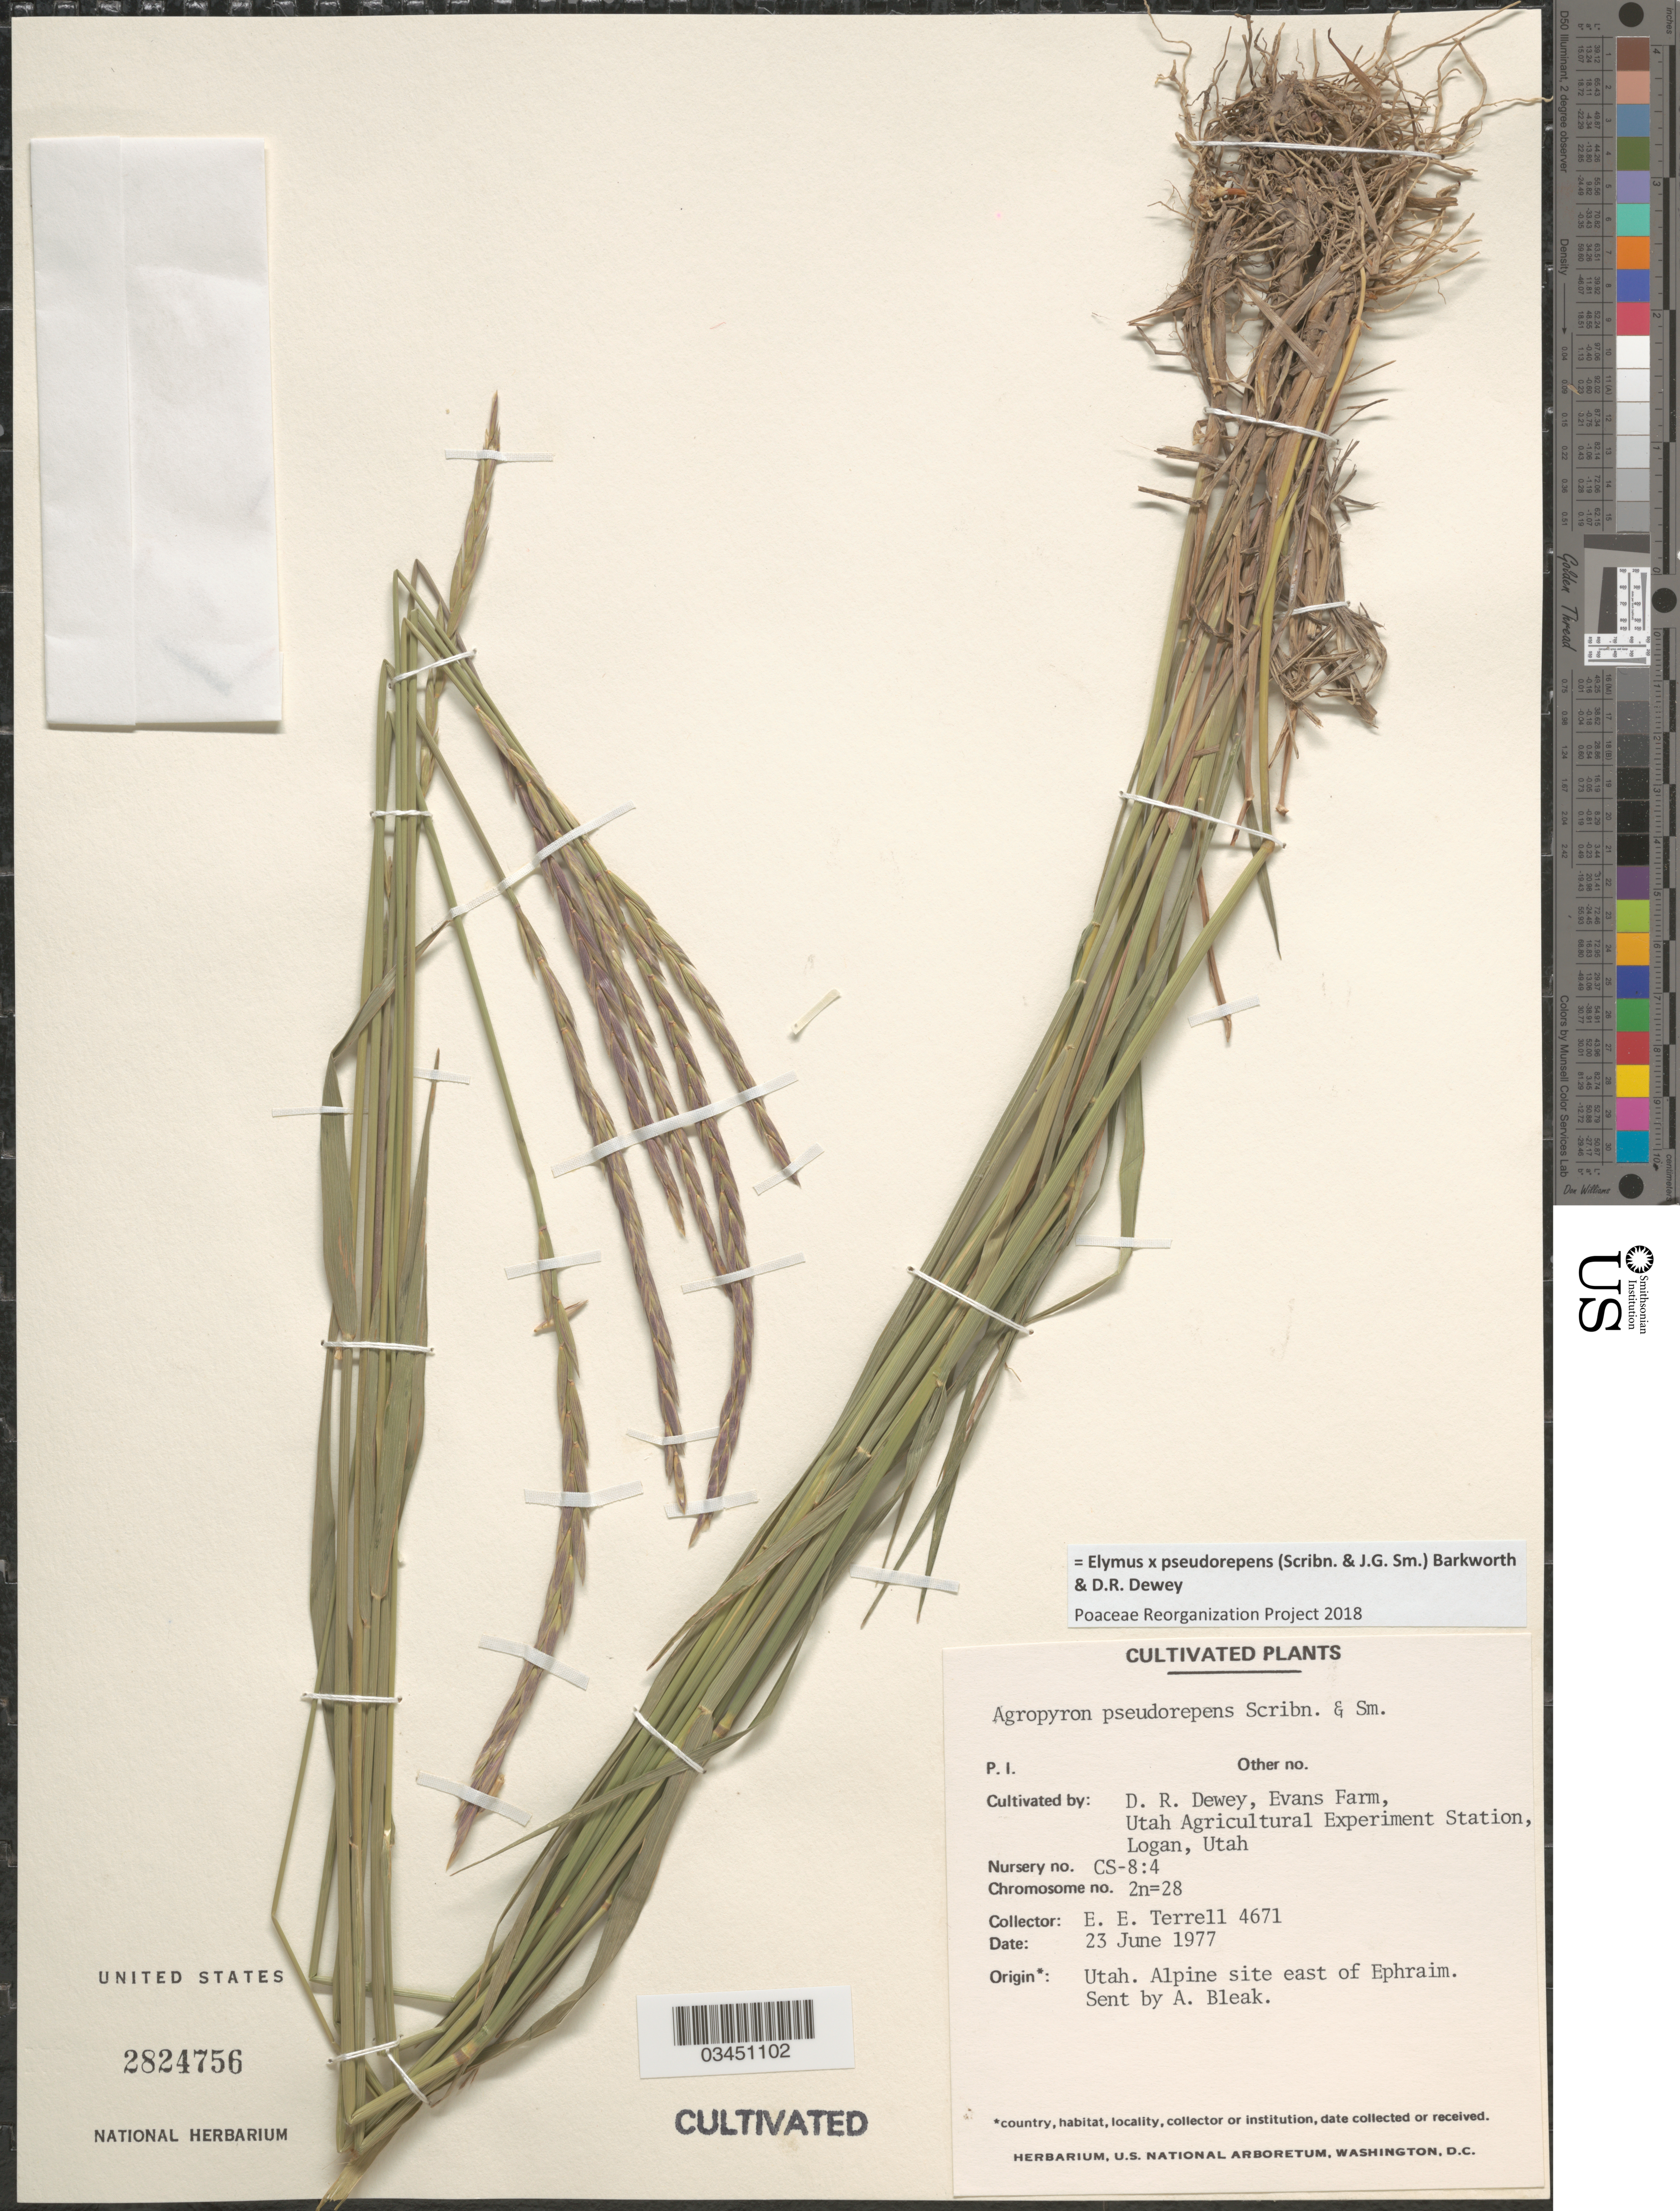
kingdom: Plantae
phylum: Tracheophyta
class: Liliopsida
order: Poales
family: Poaceae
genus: Elymus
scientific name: Elymus x pseudorepens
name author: (Scribn. & J.G. Sm.) Barkworth & Dewey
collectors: D. Dewey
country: United States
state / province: Utah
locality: Evans Farm, Utah Agricultural Experiment Station. Logan. Nursery no. CS-8:4.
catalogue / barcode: US 2824756